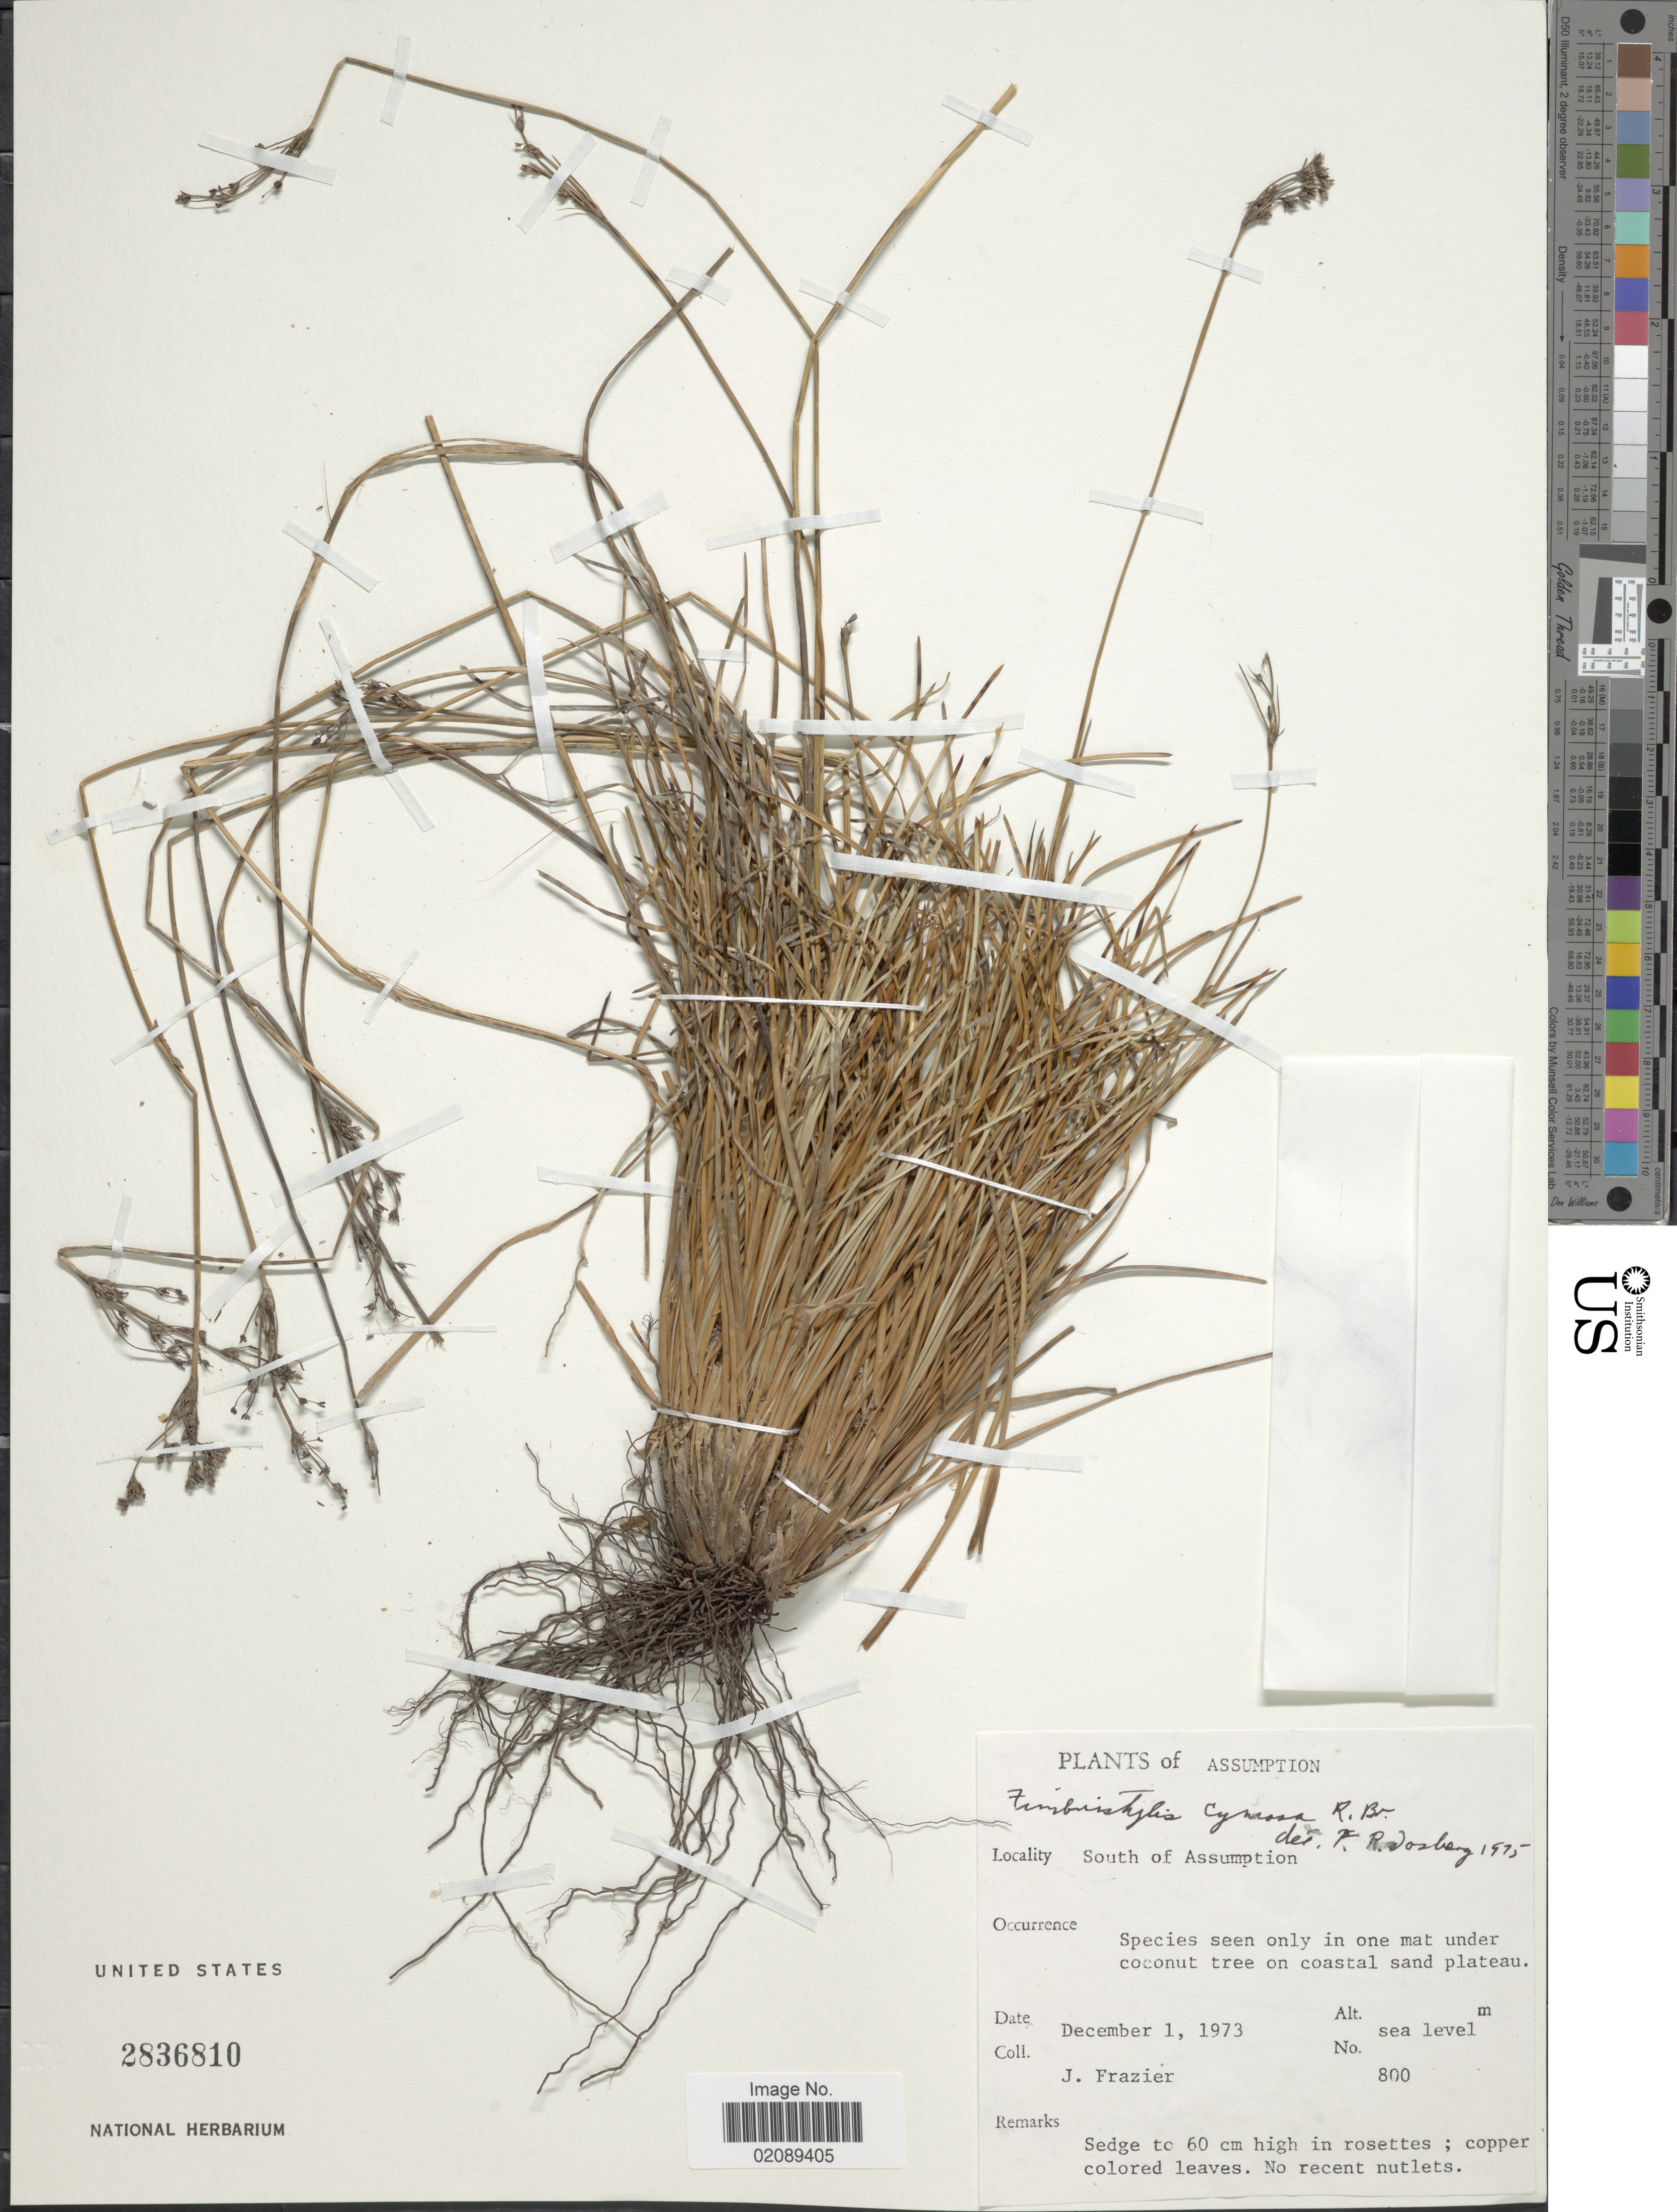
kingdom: Plantae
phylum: Tracheophyta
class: Liliopsida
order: Poales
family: Cyperaceae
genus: Fimbristylis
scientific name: Fimbristylis cymosa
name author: R. Br.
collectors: J. Frazier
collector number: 800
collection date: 1973-12-01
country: Seychelles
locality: Assumption, South of Assumption, under coconut tree on coastal sand plateau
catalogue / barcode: US 2836810